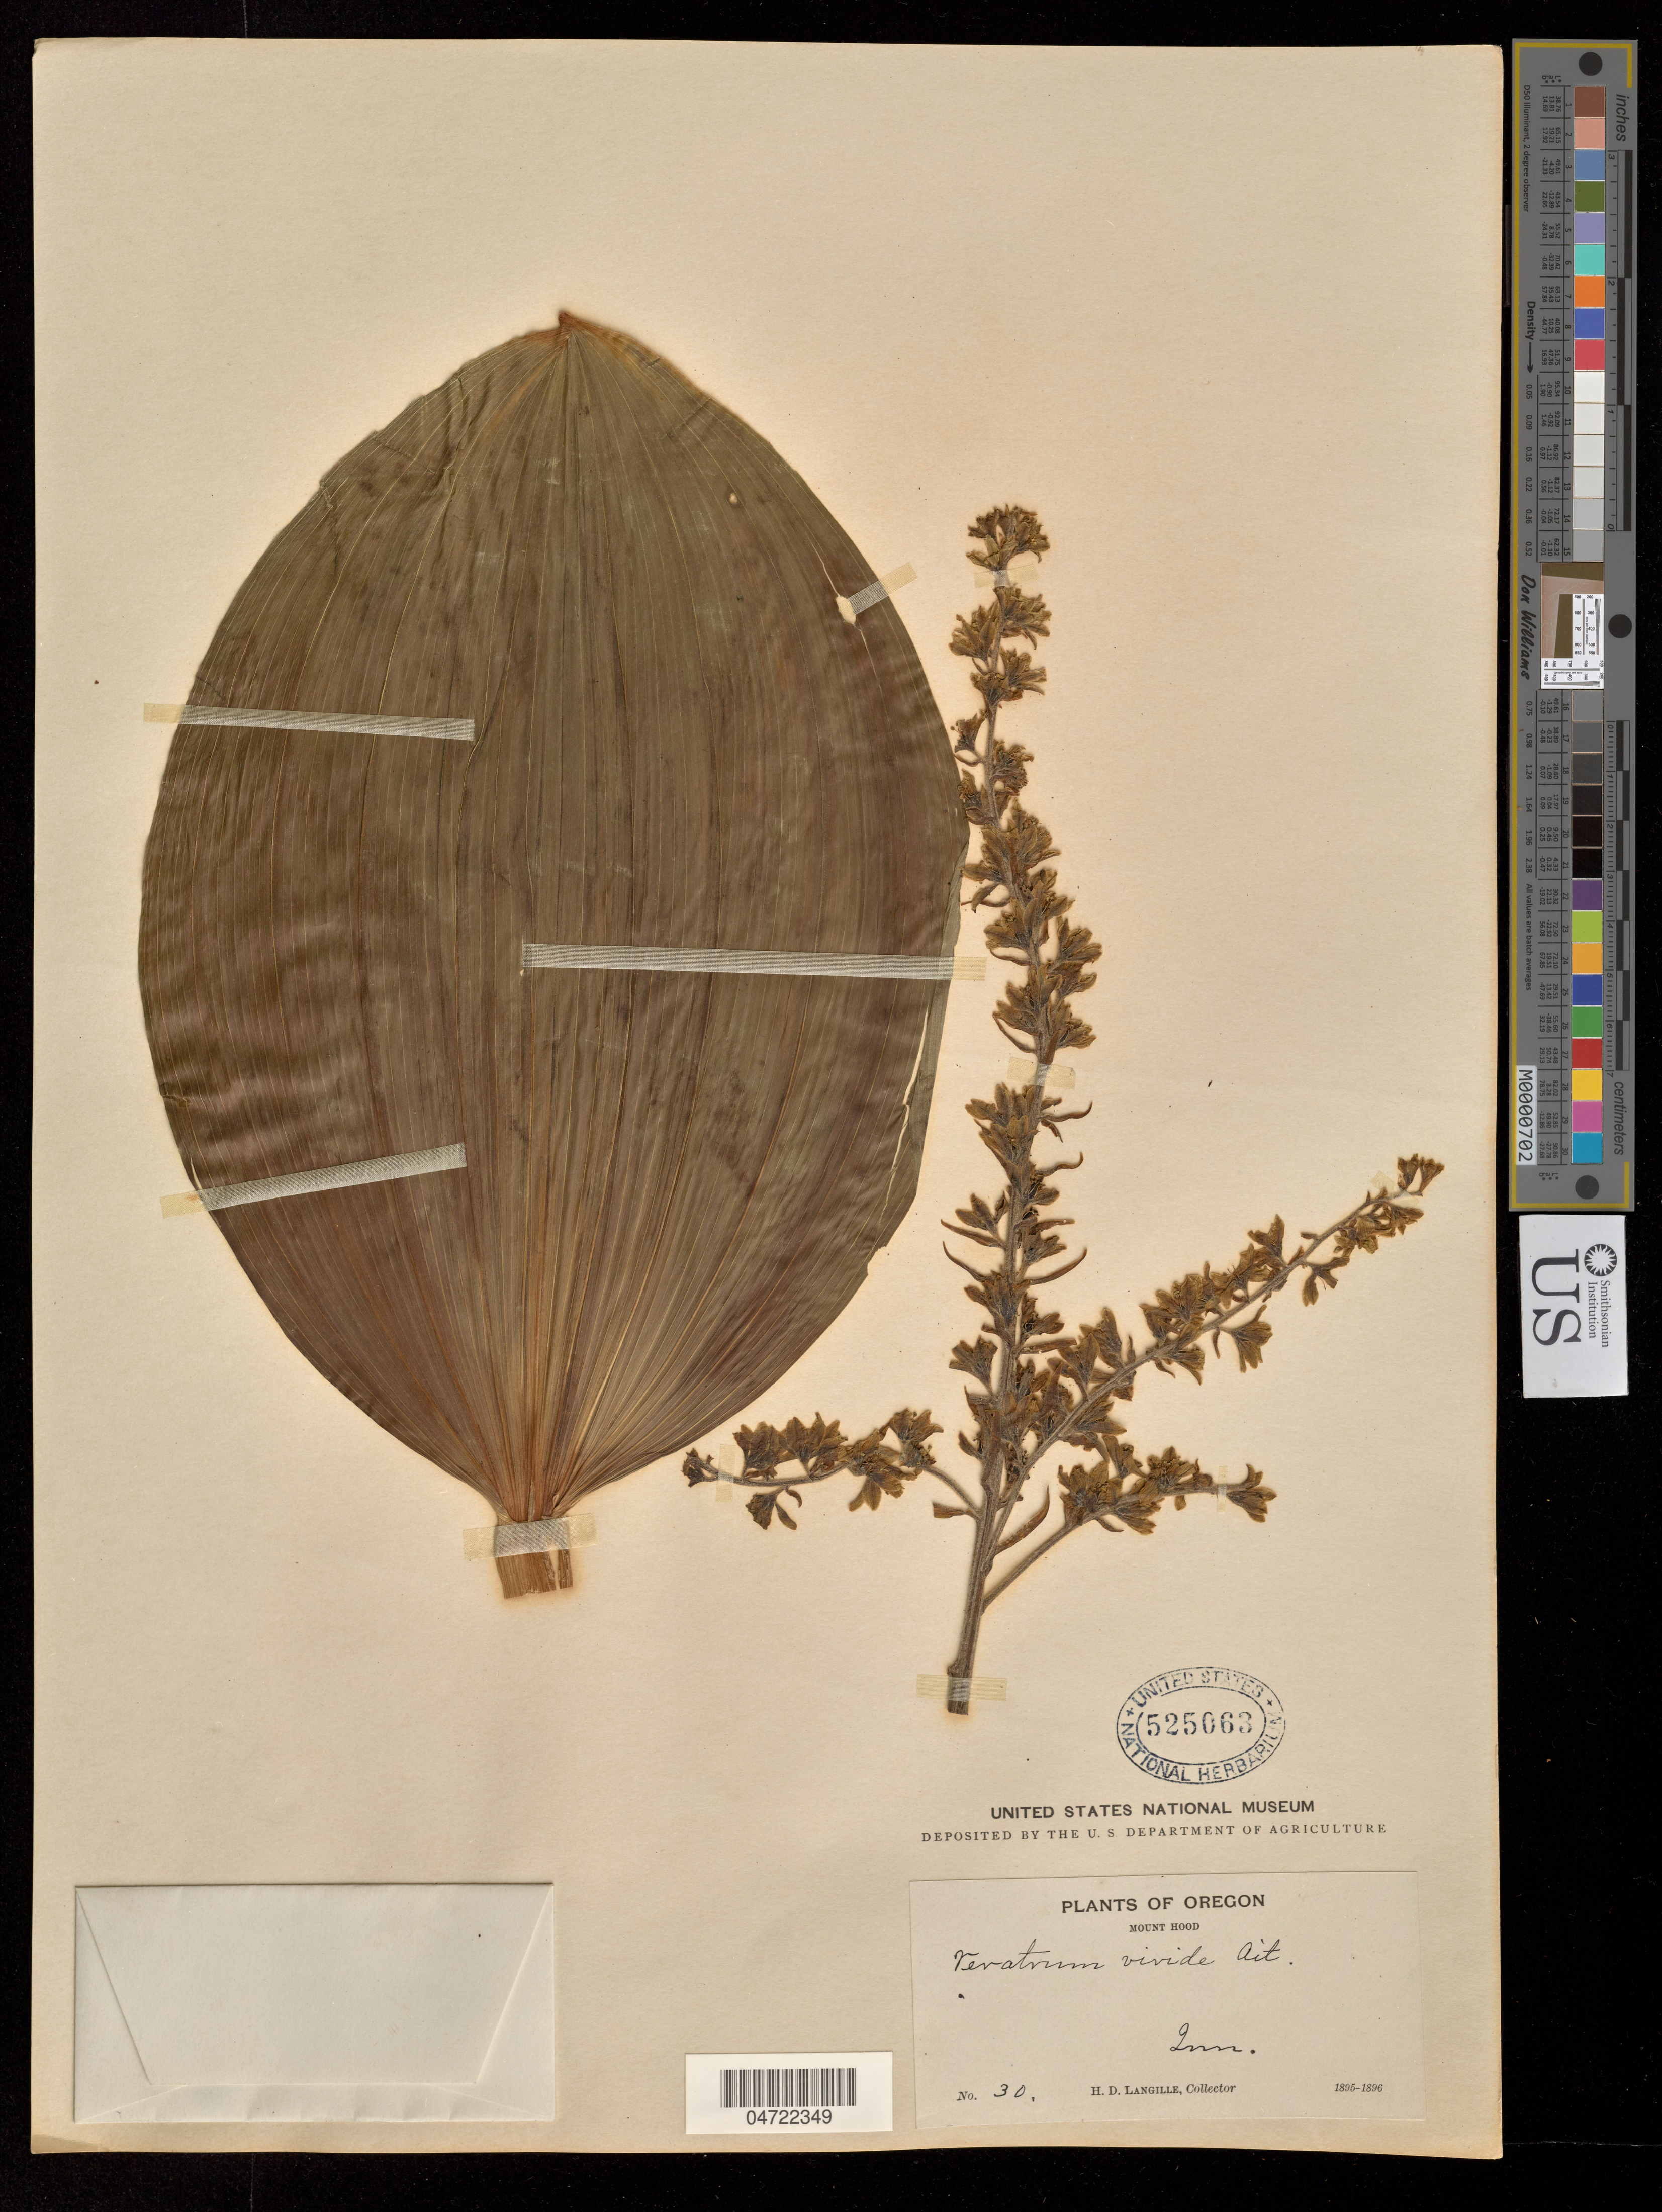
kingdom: Plantae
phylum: Tracheophyta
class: Liliopsida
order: Liliales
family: Melanthiaceae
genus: Veratrum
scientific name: Veratrum viride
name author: Aiton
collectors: H. Langille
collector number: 30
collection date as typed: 1895 to -- -- 1896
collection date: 1895/1896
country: United States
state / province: Oregon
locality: Mt Hood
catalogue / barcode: US 525063